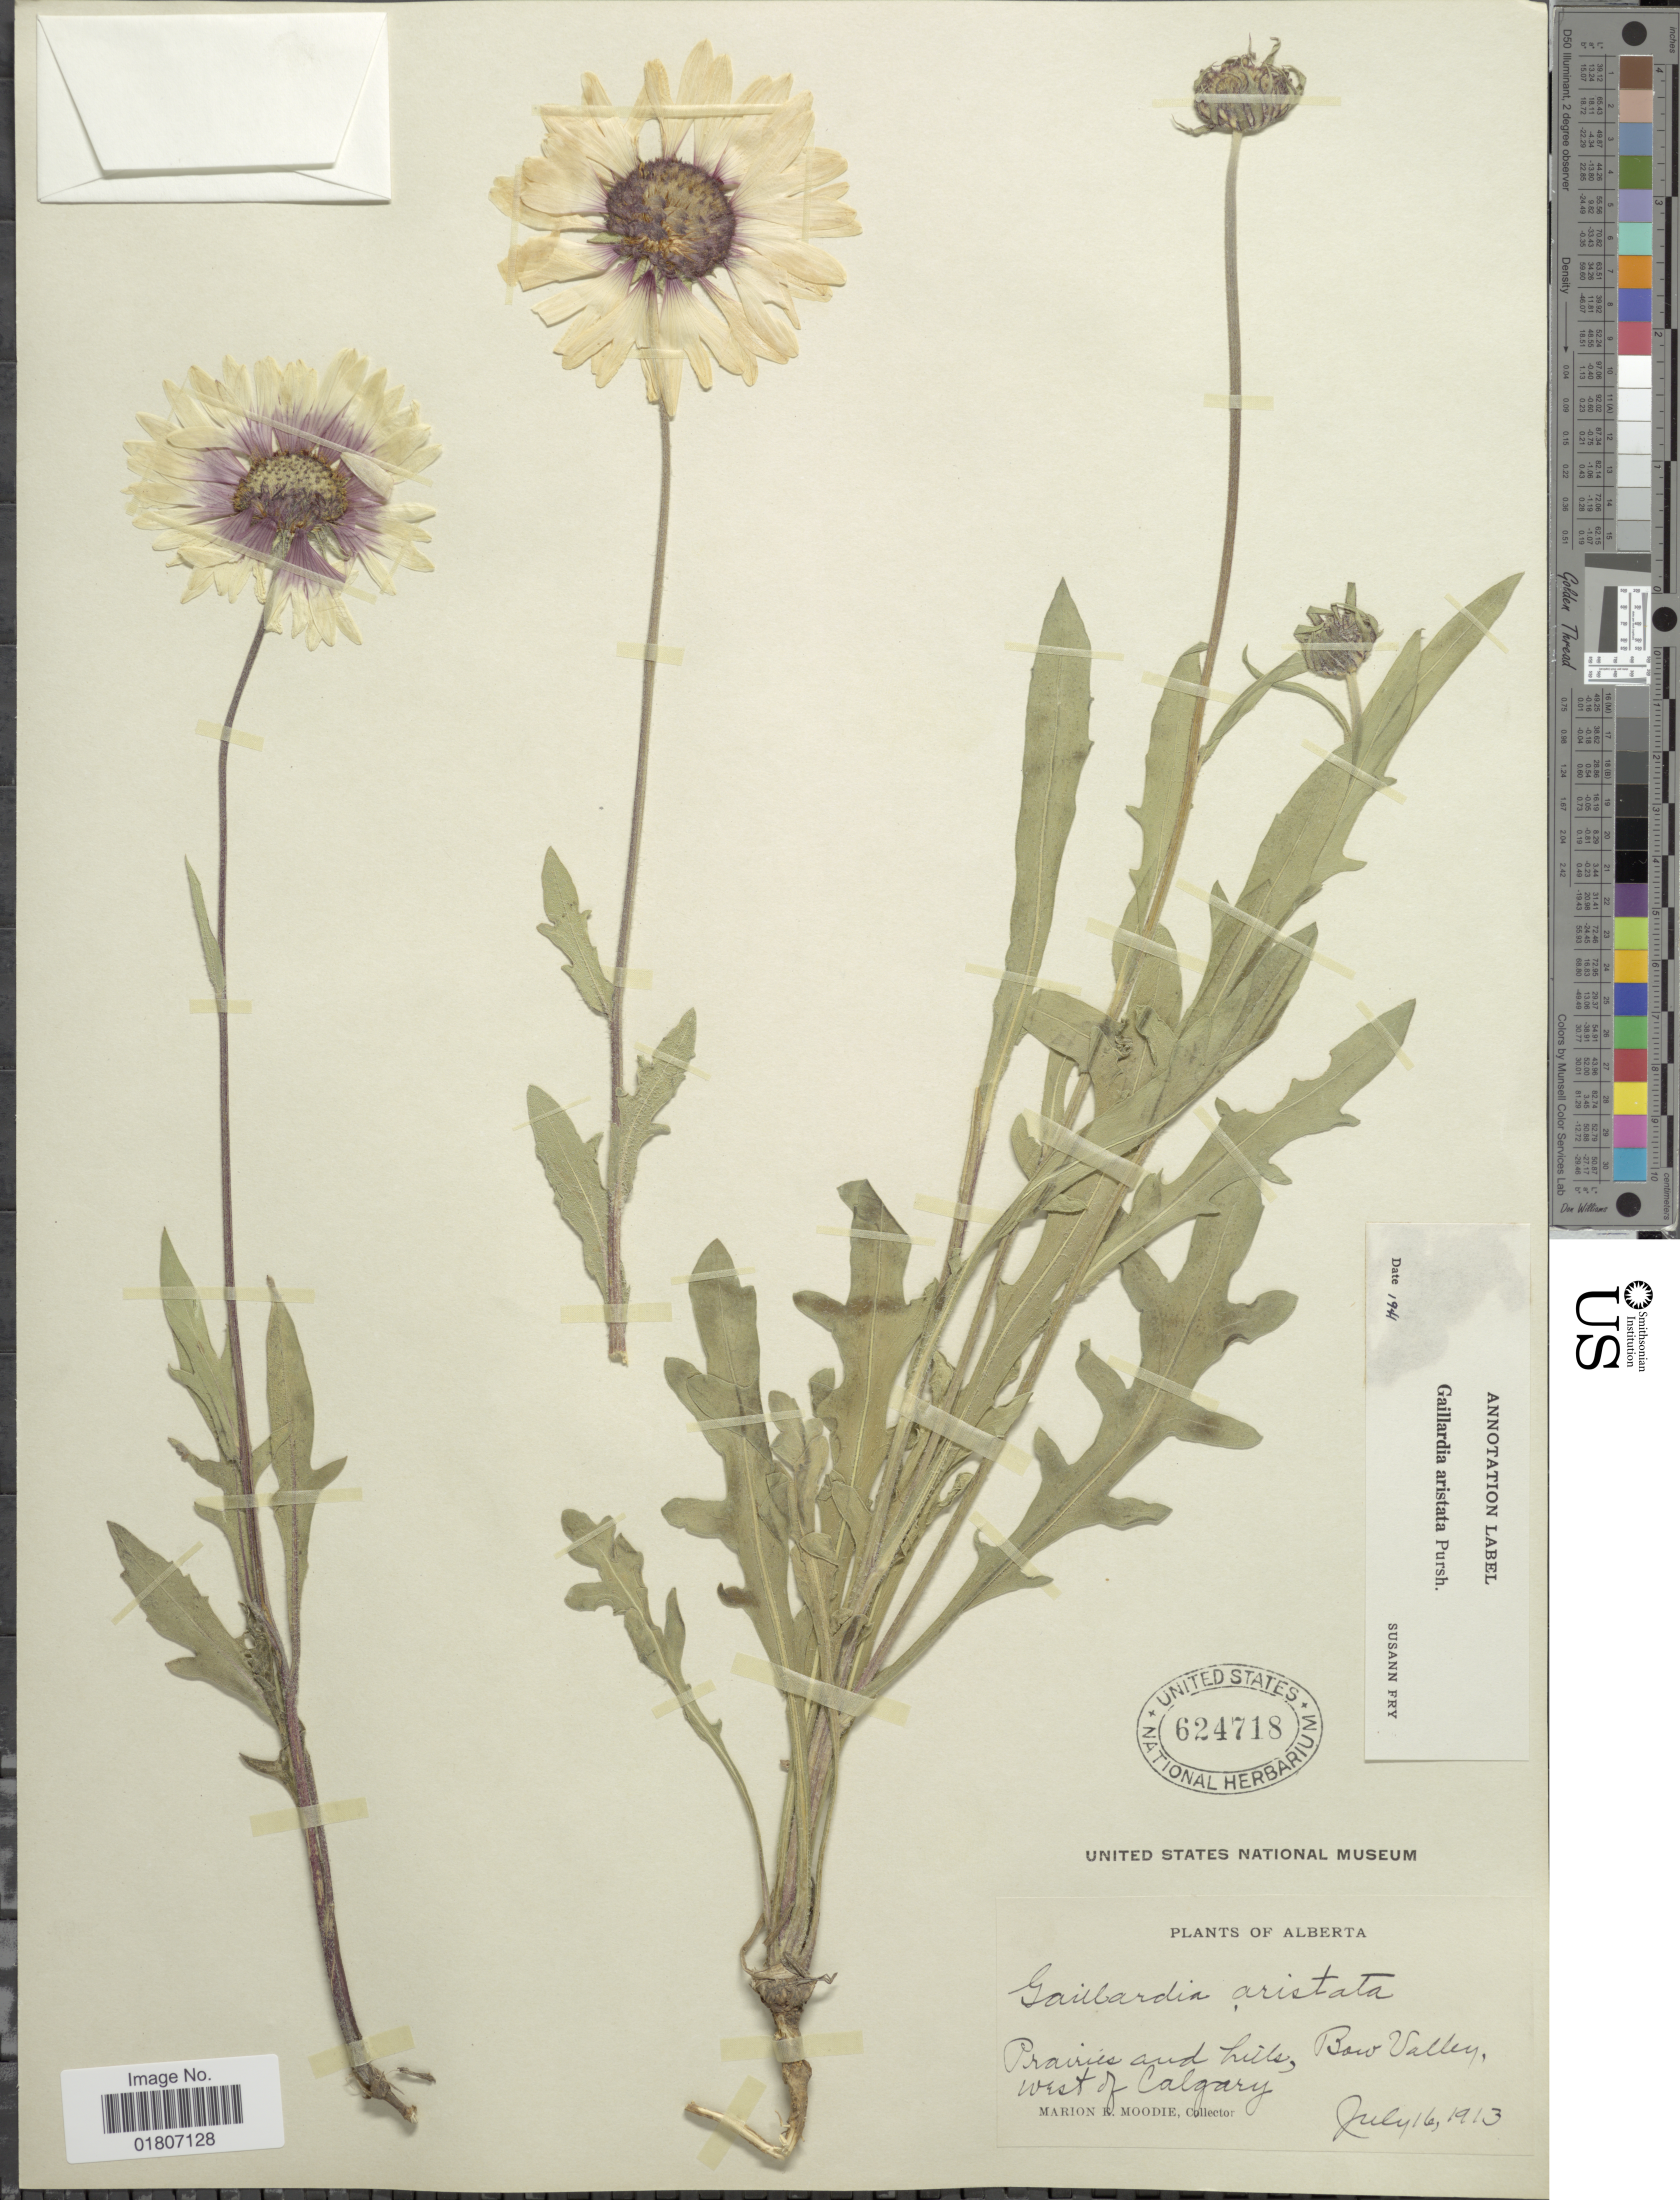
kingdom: Plantae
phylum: Tracheophyta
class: Magnoliopsida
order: Asterales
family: Asteraceae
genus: Gaillardia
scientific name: Gaillardia aristata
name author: Pursh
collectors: M. E. Moodie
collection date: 1913-07-16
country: Canada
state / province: Alberta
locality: Bow Valley, west of Calgary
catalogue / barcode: US 624718